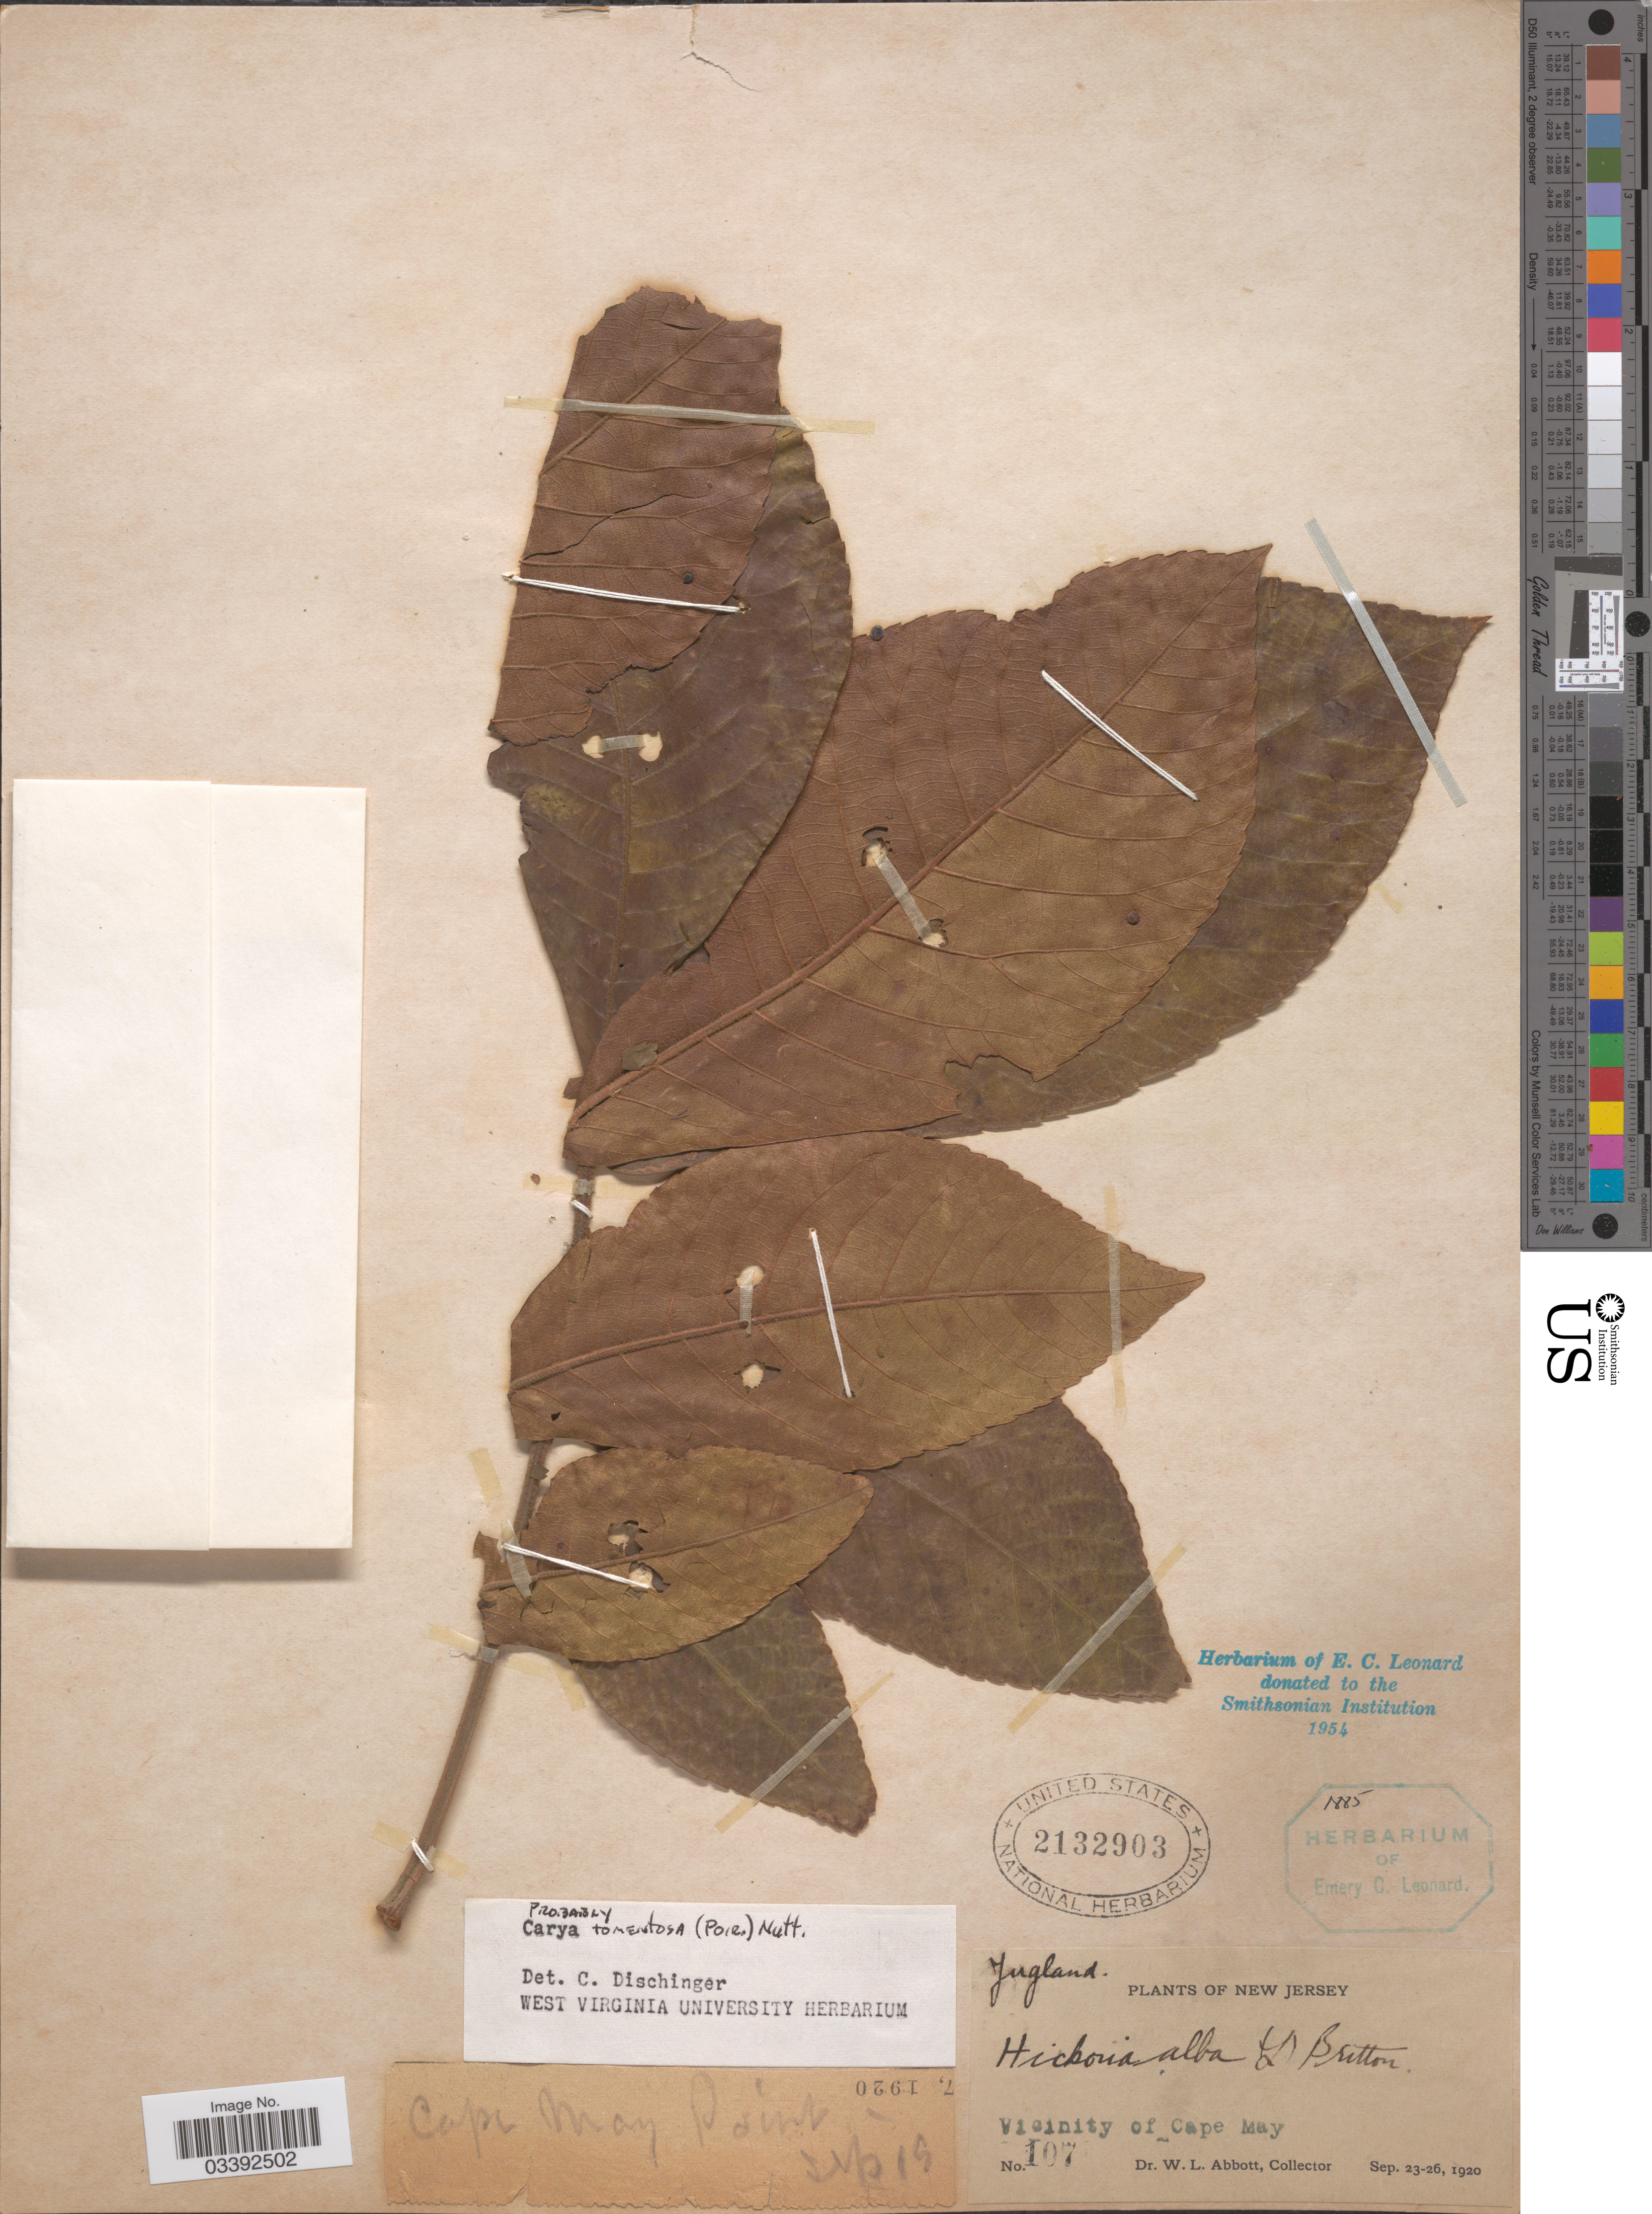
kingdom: Plantae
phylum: Tracheophyta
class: Magnoliopsida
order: Fagales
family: Juglandaceae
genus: Carya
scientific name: Carya tomentosa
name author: (Lam.) Nutt.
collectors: W. L. Abbott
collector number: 107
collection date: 1920-09-19/1920-09-26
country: United States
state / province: New Jersey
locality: Vicinity of Cape May. Cape May Point.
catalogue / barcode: US 2132903